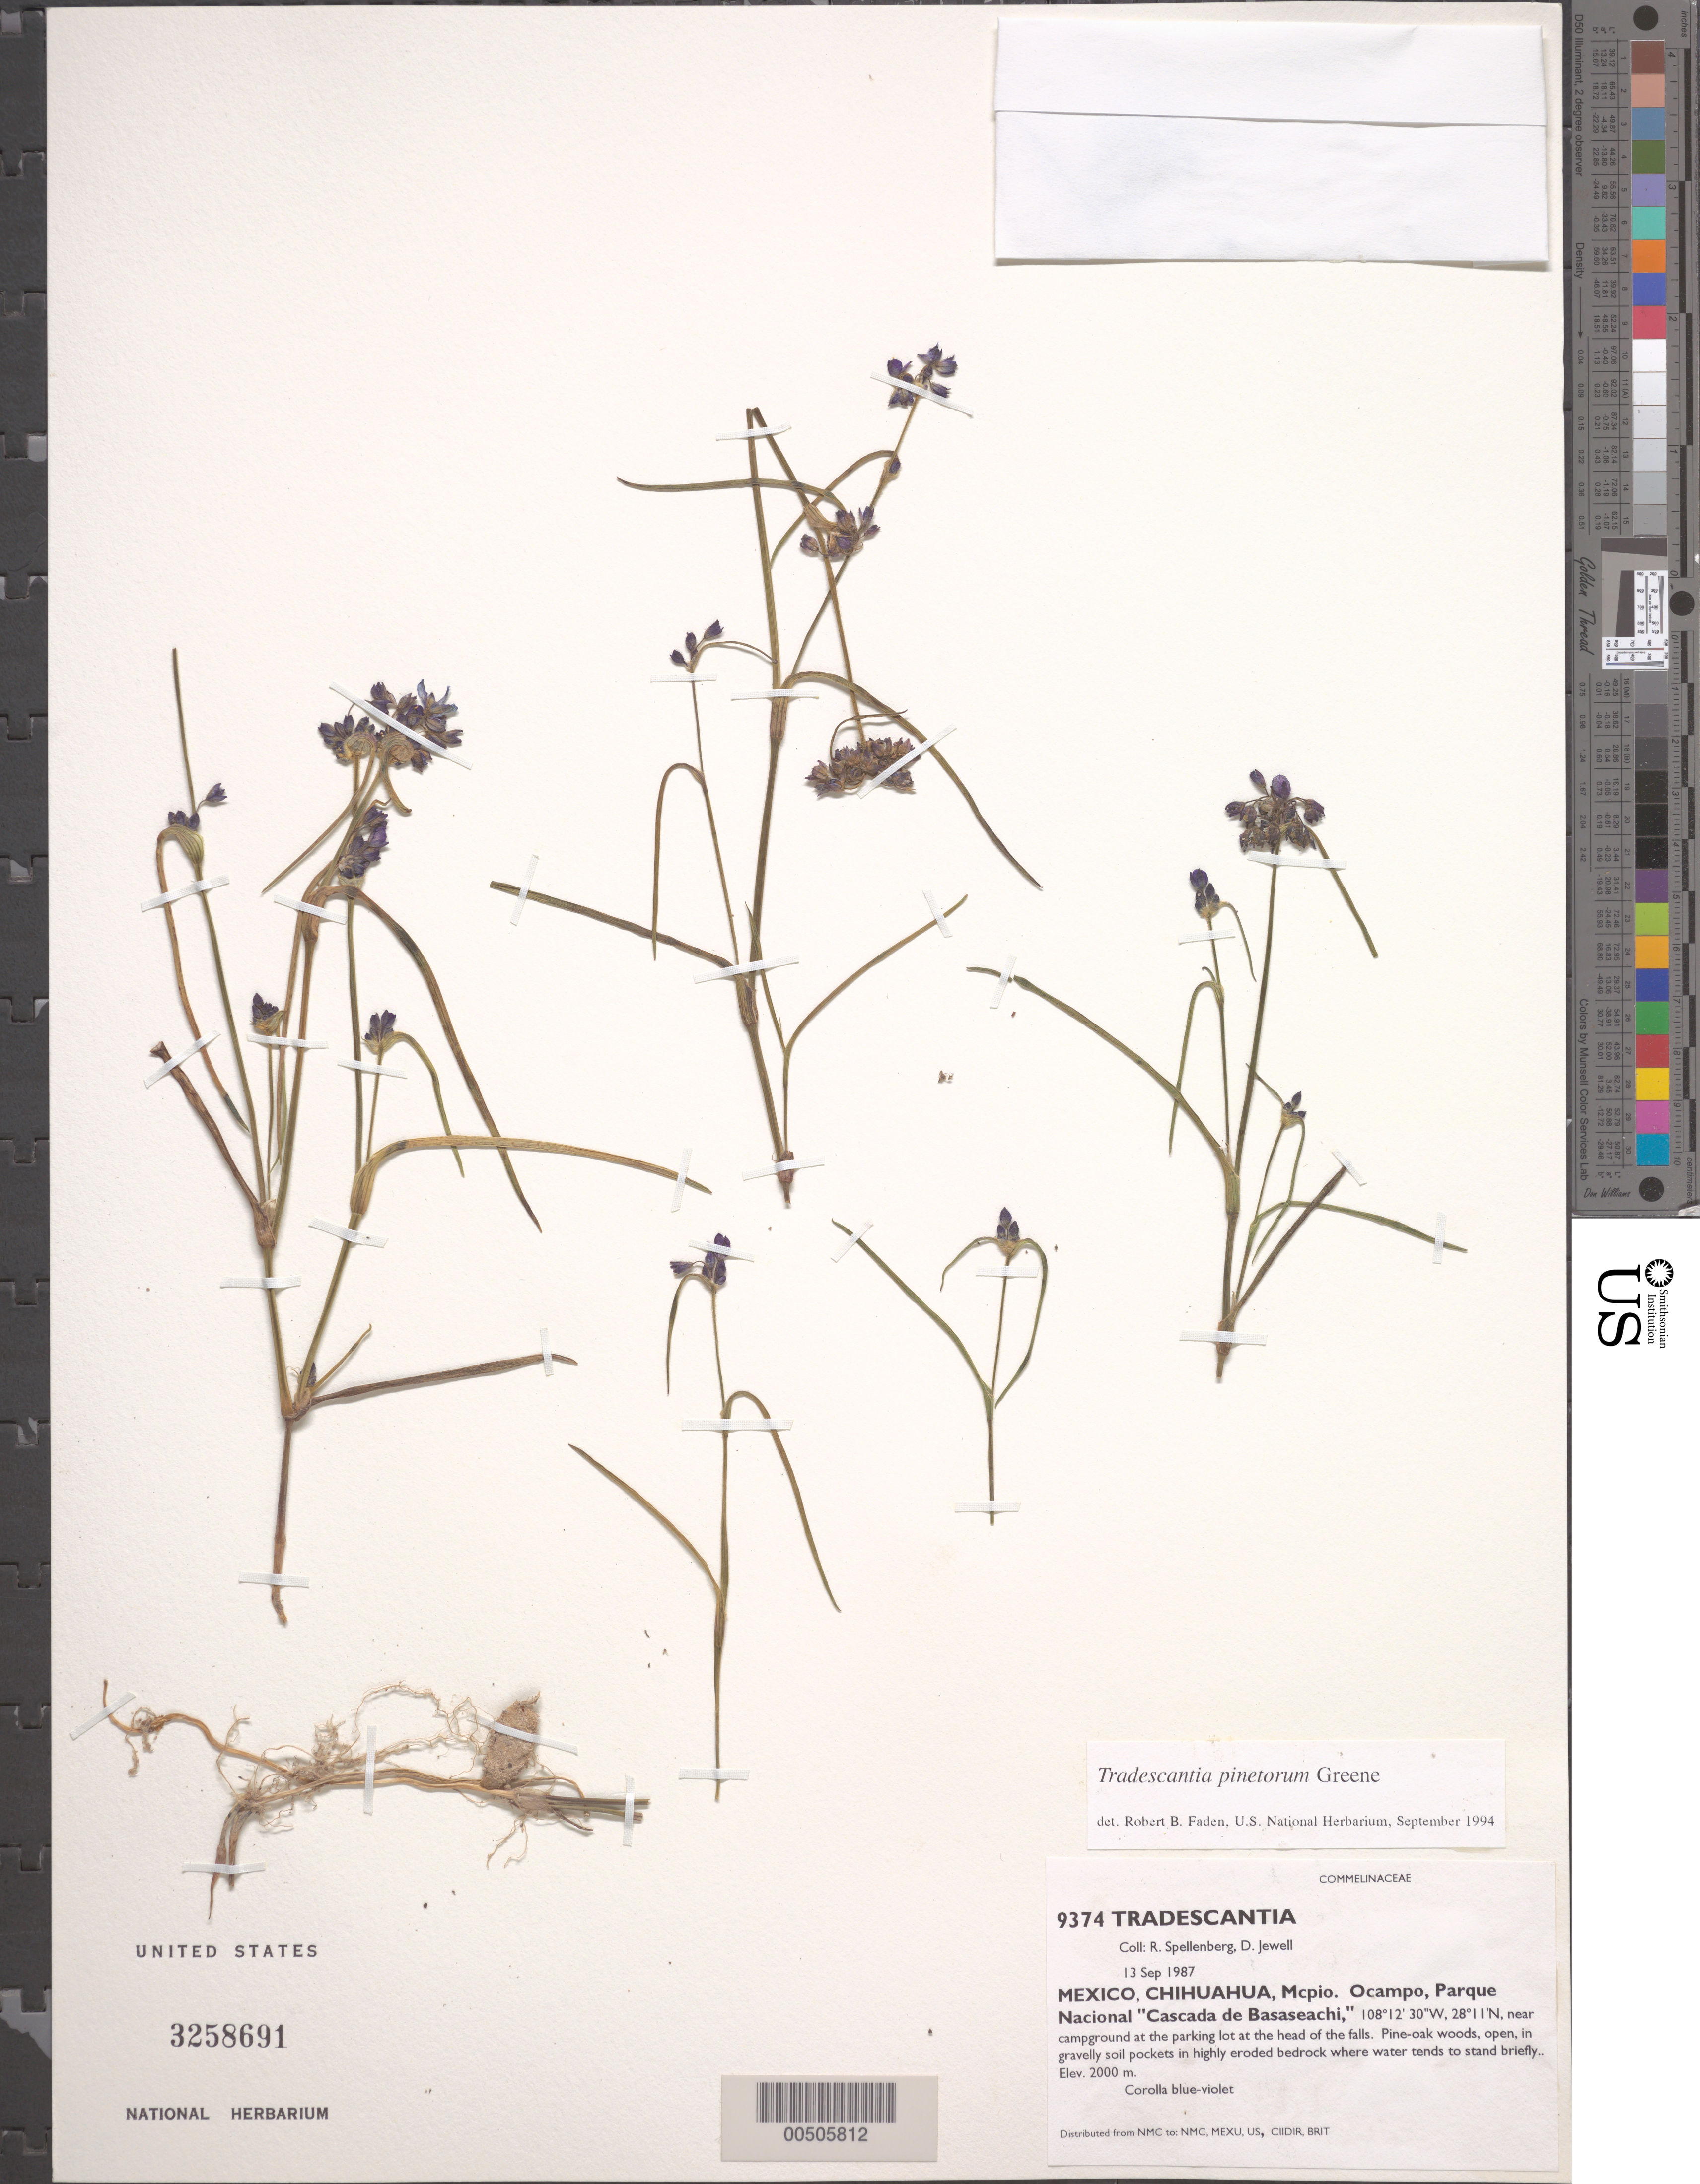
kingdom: Plantae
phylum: Tracheophyta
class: Liliopsida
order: Commelinales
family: Commelinaceae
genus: Tradescantia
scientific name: Tradescantia pinetorum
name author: Greene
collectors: R. W. Spellenberg & D. Jewell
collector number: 9374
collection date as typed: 13 Sep 1987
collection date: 1987-09-13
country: Mexico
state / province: Chihuahua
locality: Ocampo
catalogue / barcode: US 3258691